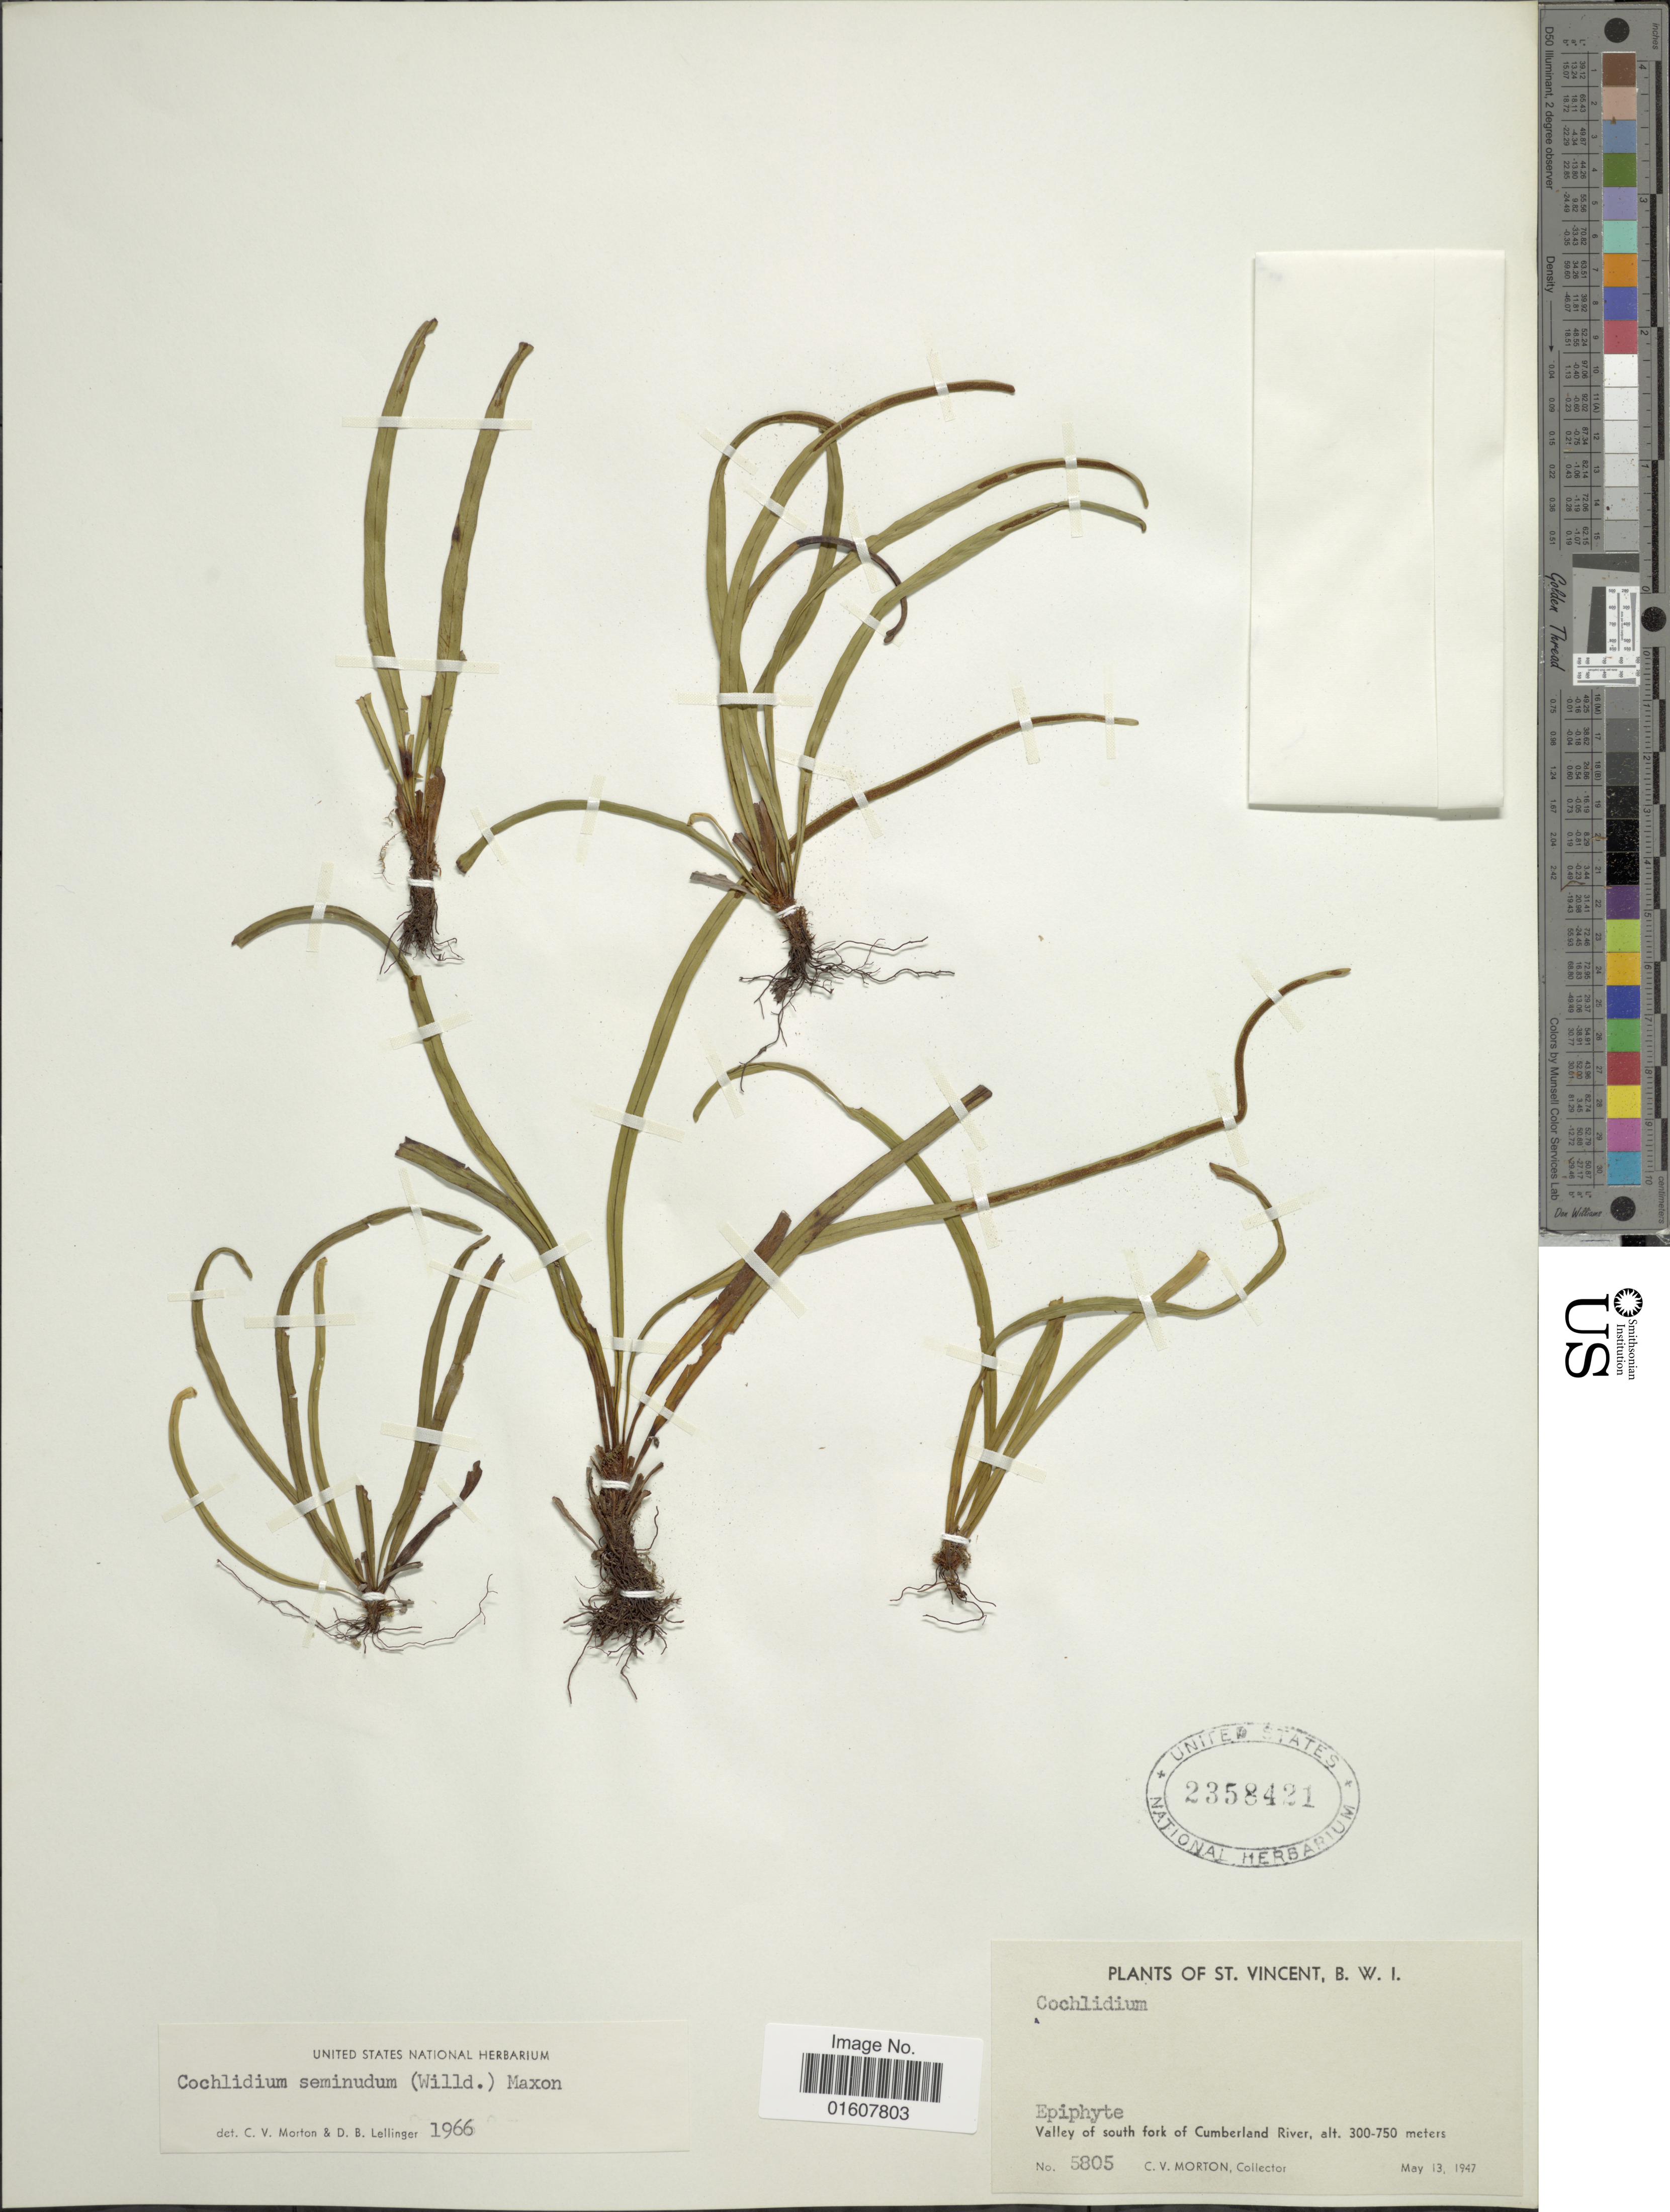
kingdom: Plantae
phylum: Tracheophyta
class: Polypodiopsida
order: Polypodiales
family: Polypodiaceae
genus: Cochlidium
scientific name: Cochlidium seminudum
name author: (Willd.) Maxon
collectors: C. V. Morton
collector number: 5805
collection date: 1947-05-13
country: St. Vincent - Grenadines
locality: St. Vincent, B.W.I., Valley of south of fork of Cumberland River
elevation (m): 300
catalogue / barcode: US 2358421